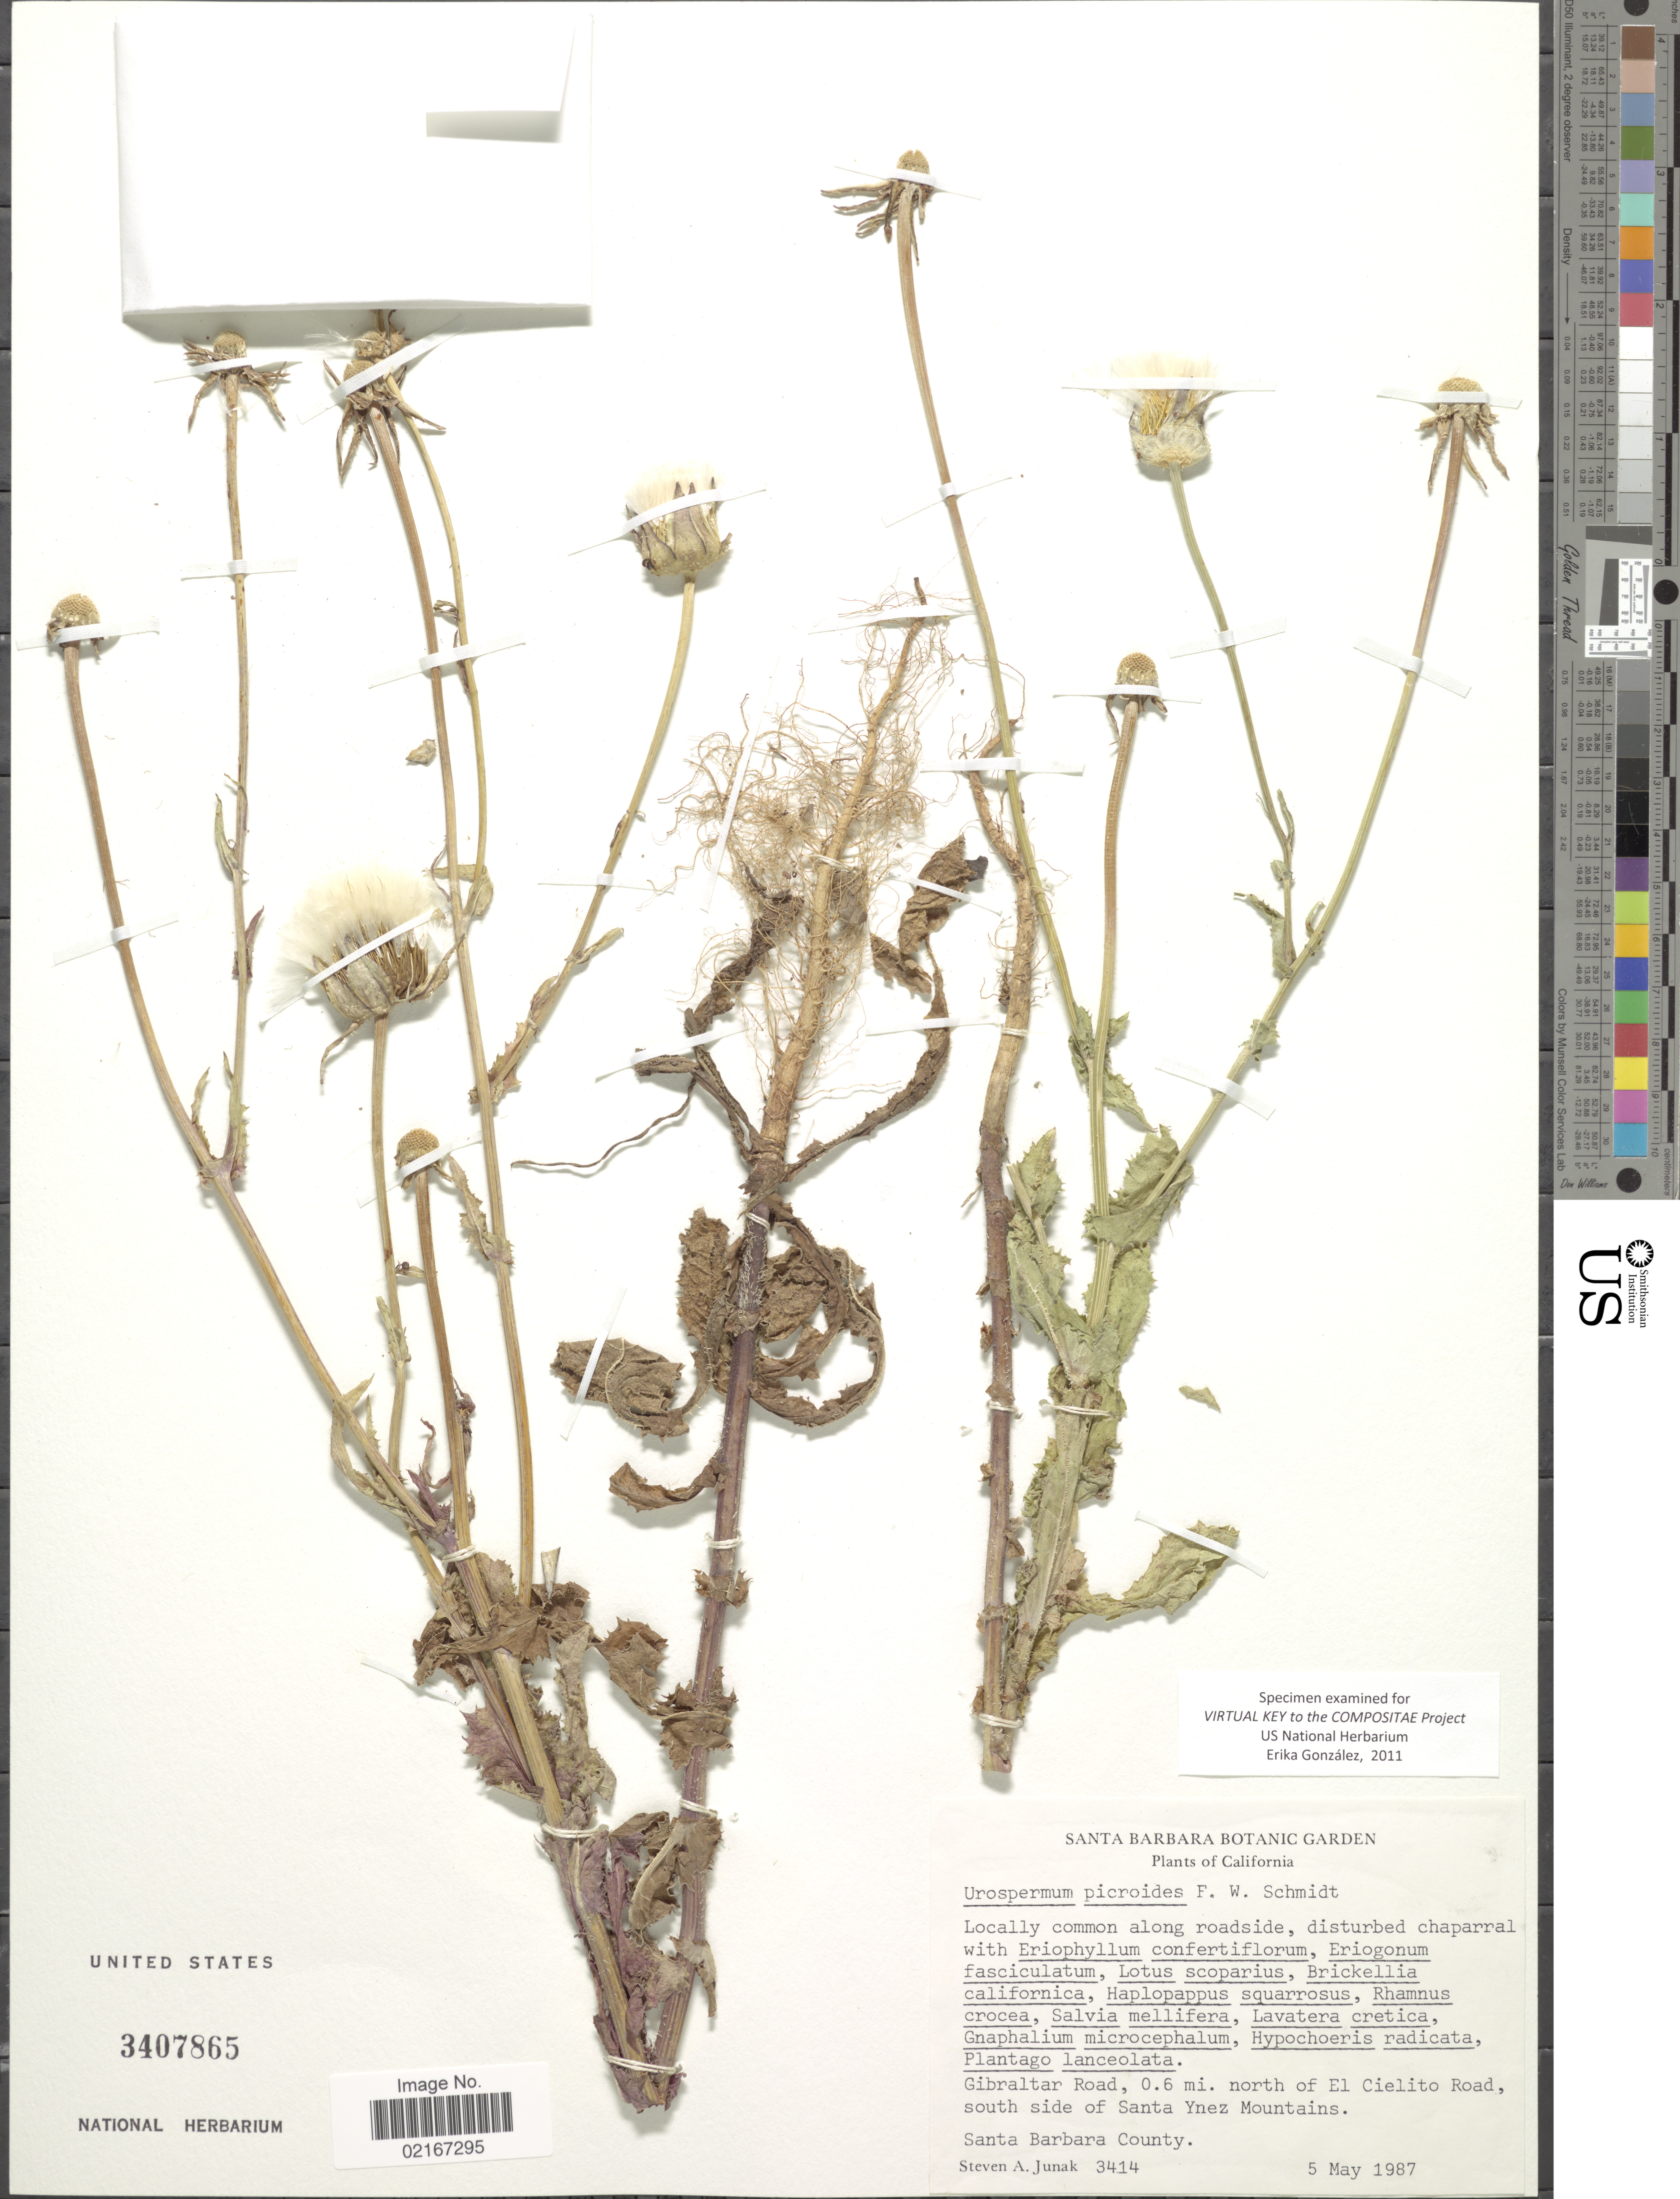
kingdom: Plantae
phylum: Tracheophyta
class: Magnoliopsida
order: Asterales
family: Asteraceae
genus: Urospermum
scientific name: Urospermum picroides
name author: (L.) F.W. Schmidt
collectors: S. Junak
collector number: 3414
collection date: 1987-05-05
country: United States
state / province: California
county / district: Santa Barbara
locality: Gibraltar Road, 0.6 mi north of El Cielito Road, south side of Santa Ynez Mountains, Santa Barbara County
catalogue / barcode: US 3407865